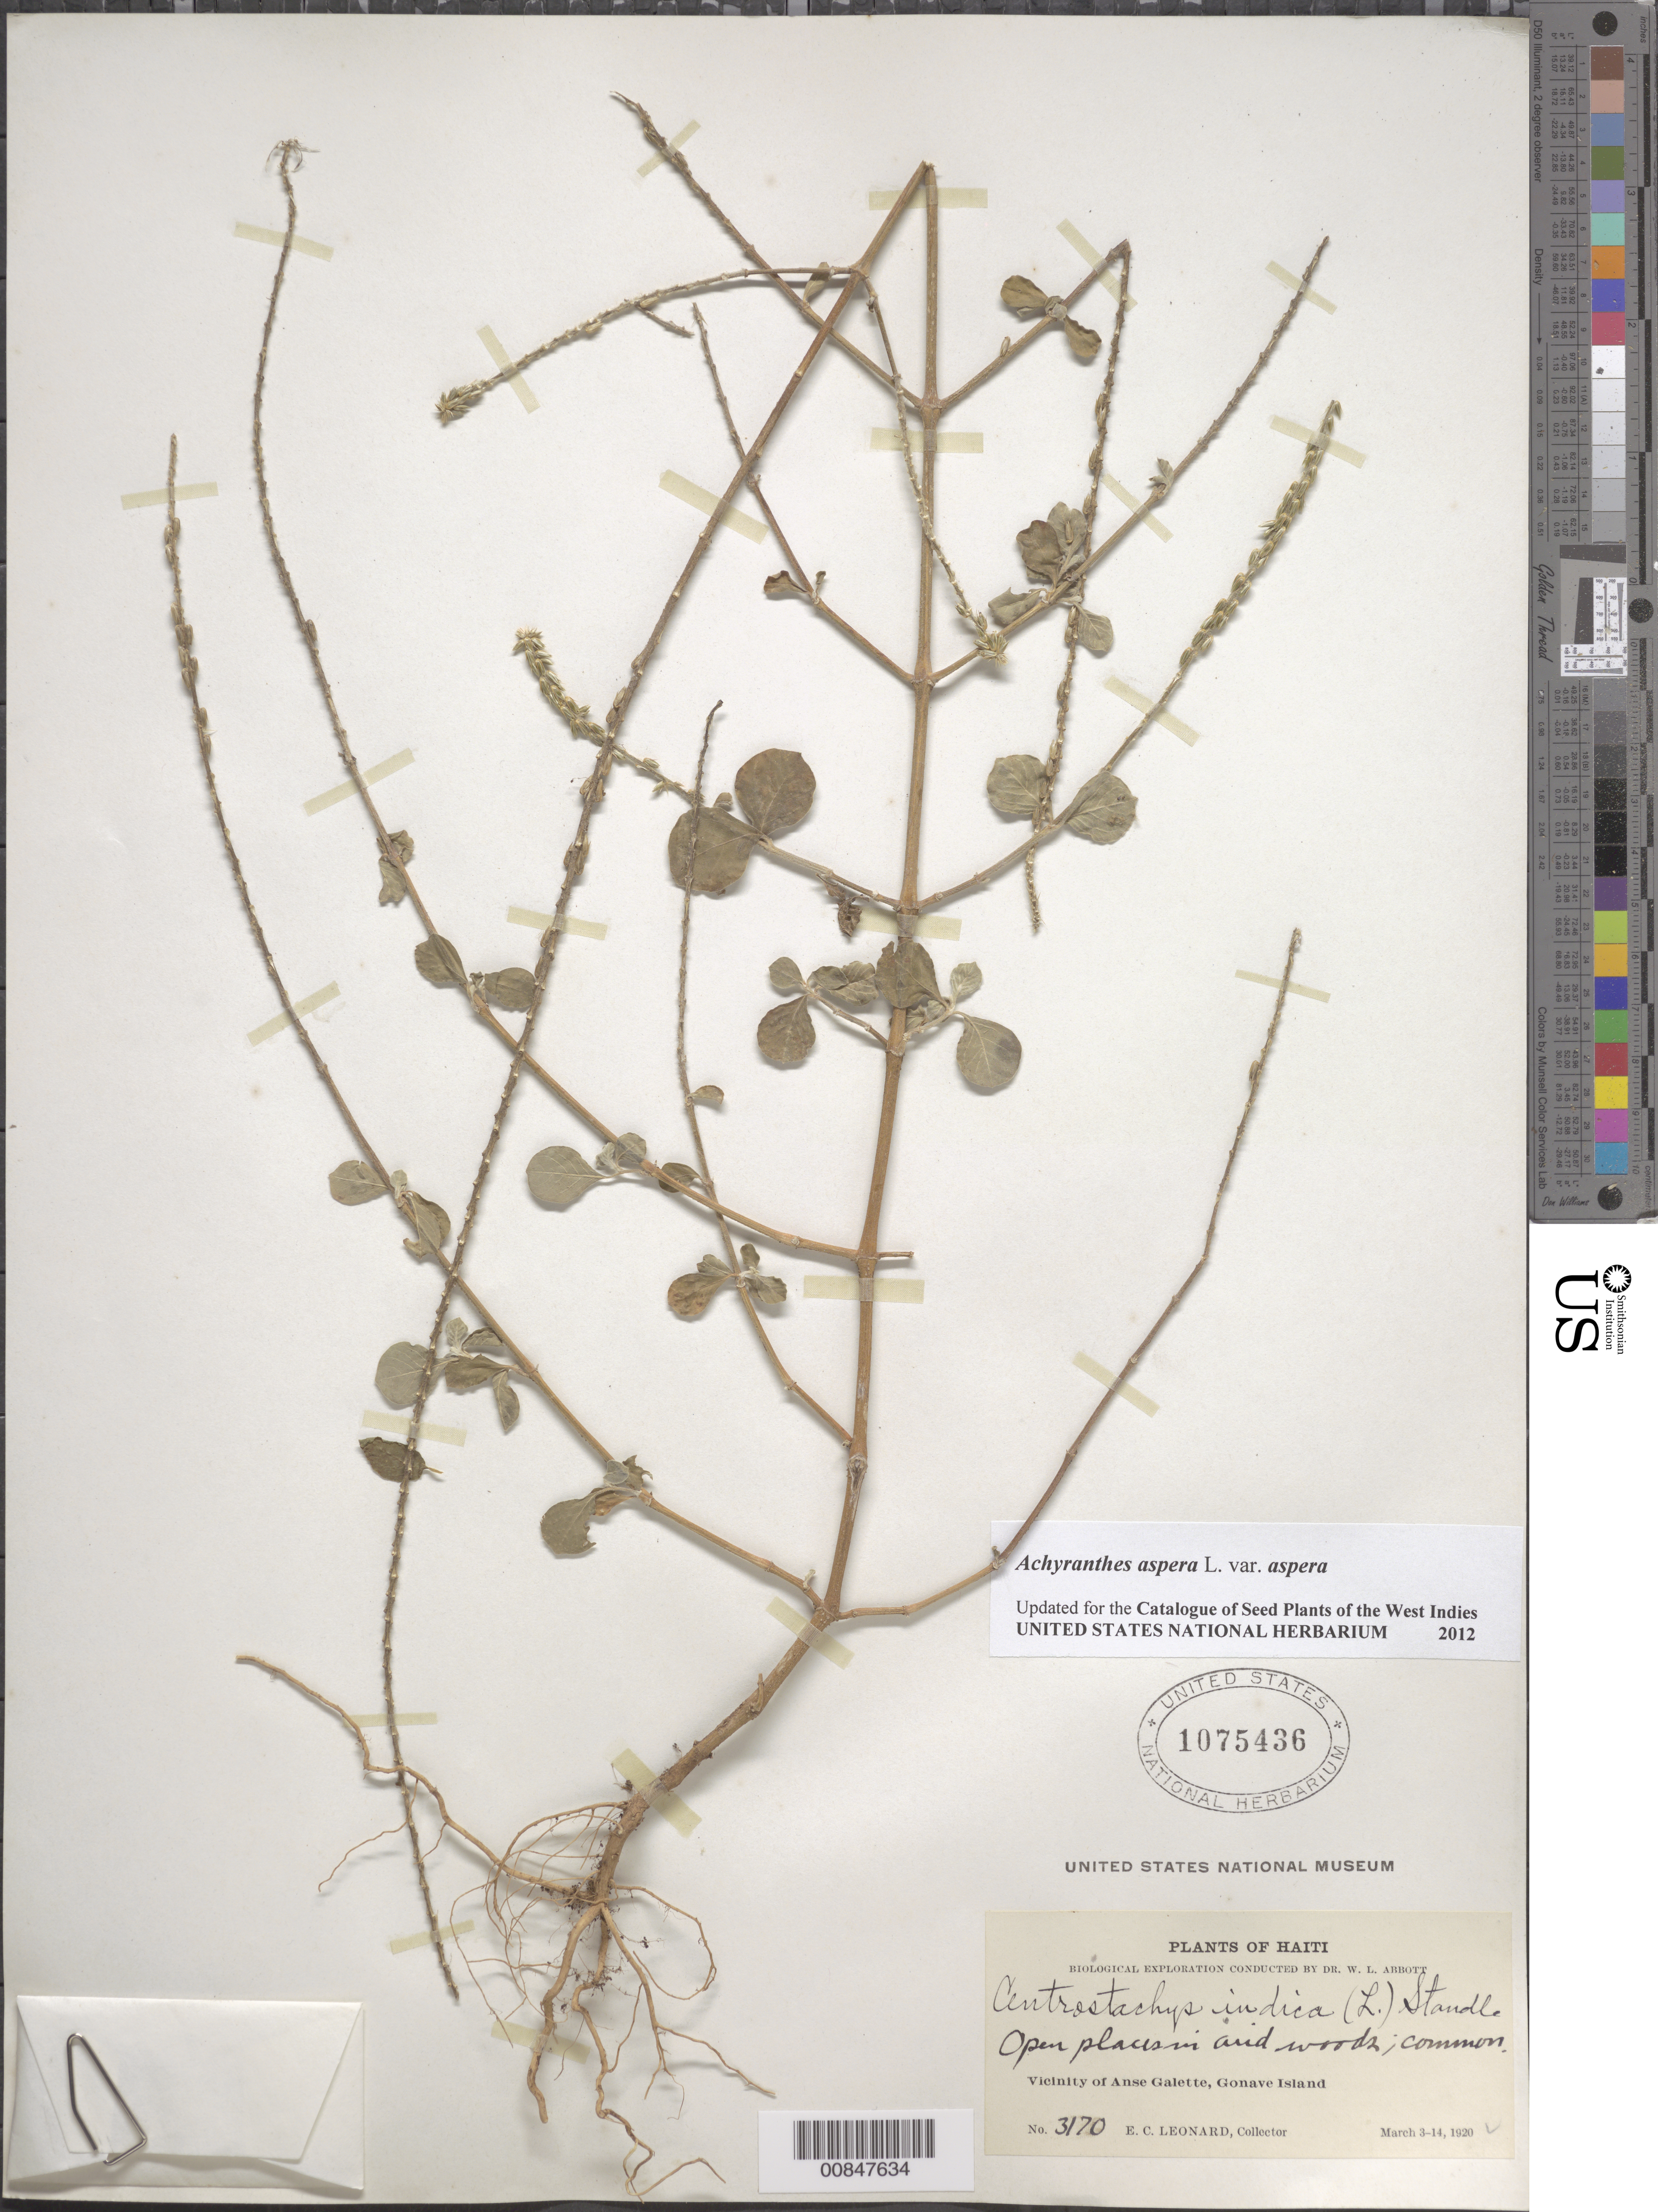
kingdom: Plantae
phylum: Tracheophyta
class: Magnoliopsida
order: Caryophyllales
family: Amaranthaceae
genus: Achyranthes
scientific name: Achyranthes aspera var. aspera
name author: L.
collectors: E. C. Leonard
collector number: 3170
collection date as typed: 03 Mar 1920 to 14 Mar 1920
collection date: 1920-03-03/1920-03-14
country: Haiti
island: Gonave I.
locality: Vicinity of Anse Galette, Gonave Island.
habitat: Open places in arid woods.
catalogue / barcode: US 1075436